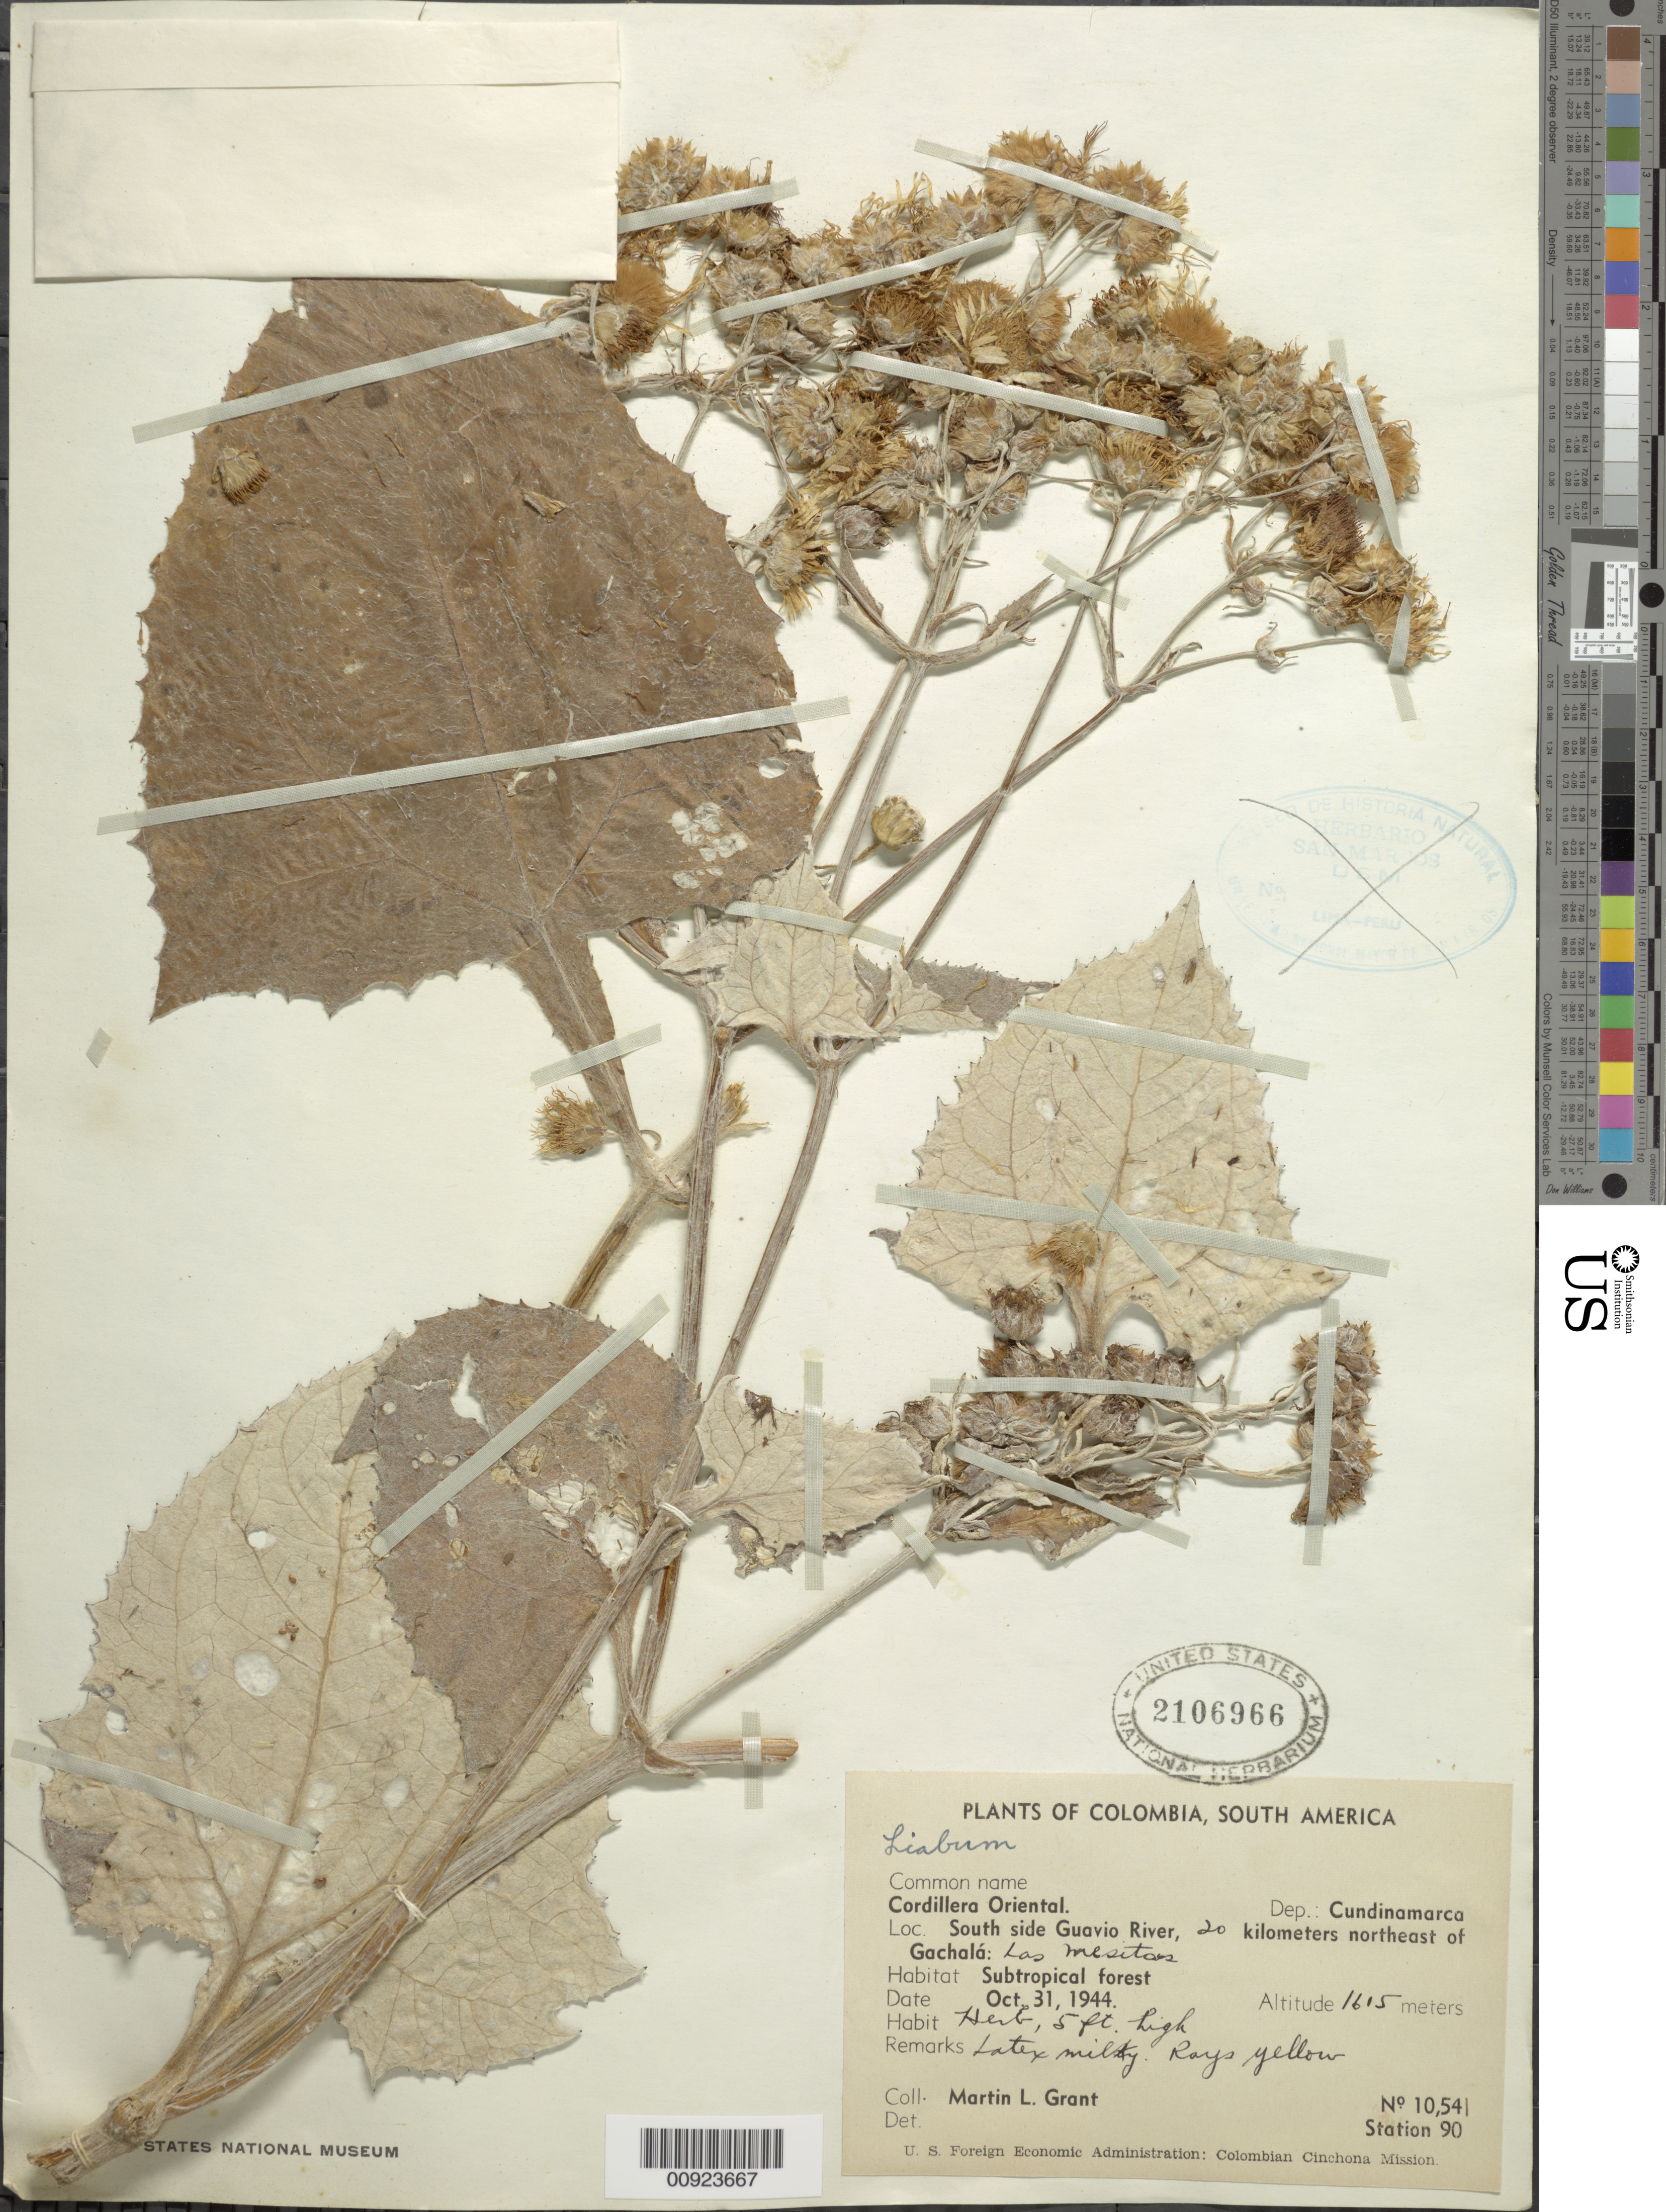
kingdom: Plantae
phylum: Tracheophyta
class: Magnoliopsida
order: Asterales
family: Asteraceae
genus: Munnozia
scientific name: Munnozia karstenii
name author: H. Rob.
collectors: M. L. Grant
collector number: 19541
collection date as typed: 31-Oct-44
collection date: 1944-10-31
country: Colombia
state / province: Cundinamarca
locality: Cordillera Oriental. South side of Guavio River, 20 km NE of Gachalá: Las Mesitas. Station 90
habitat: Subtropical forest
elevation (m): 1615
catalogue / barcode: US 2106966